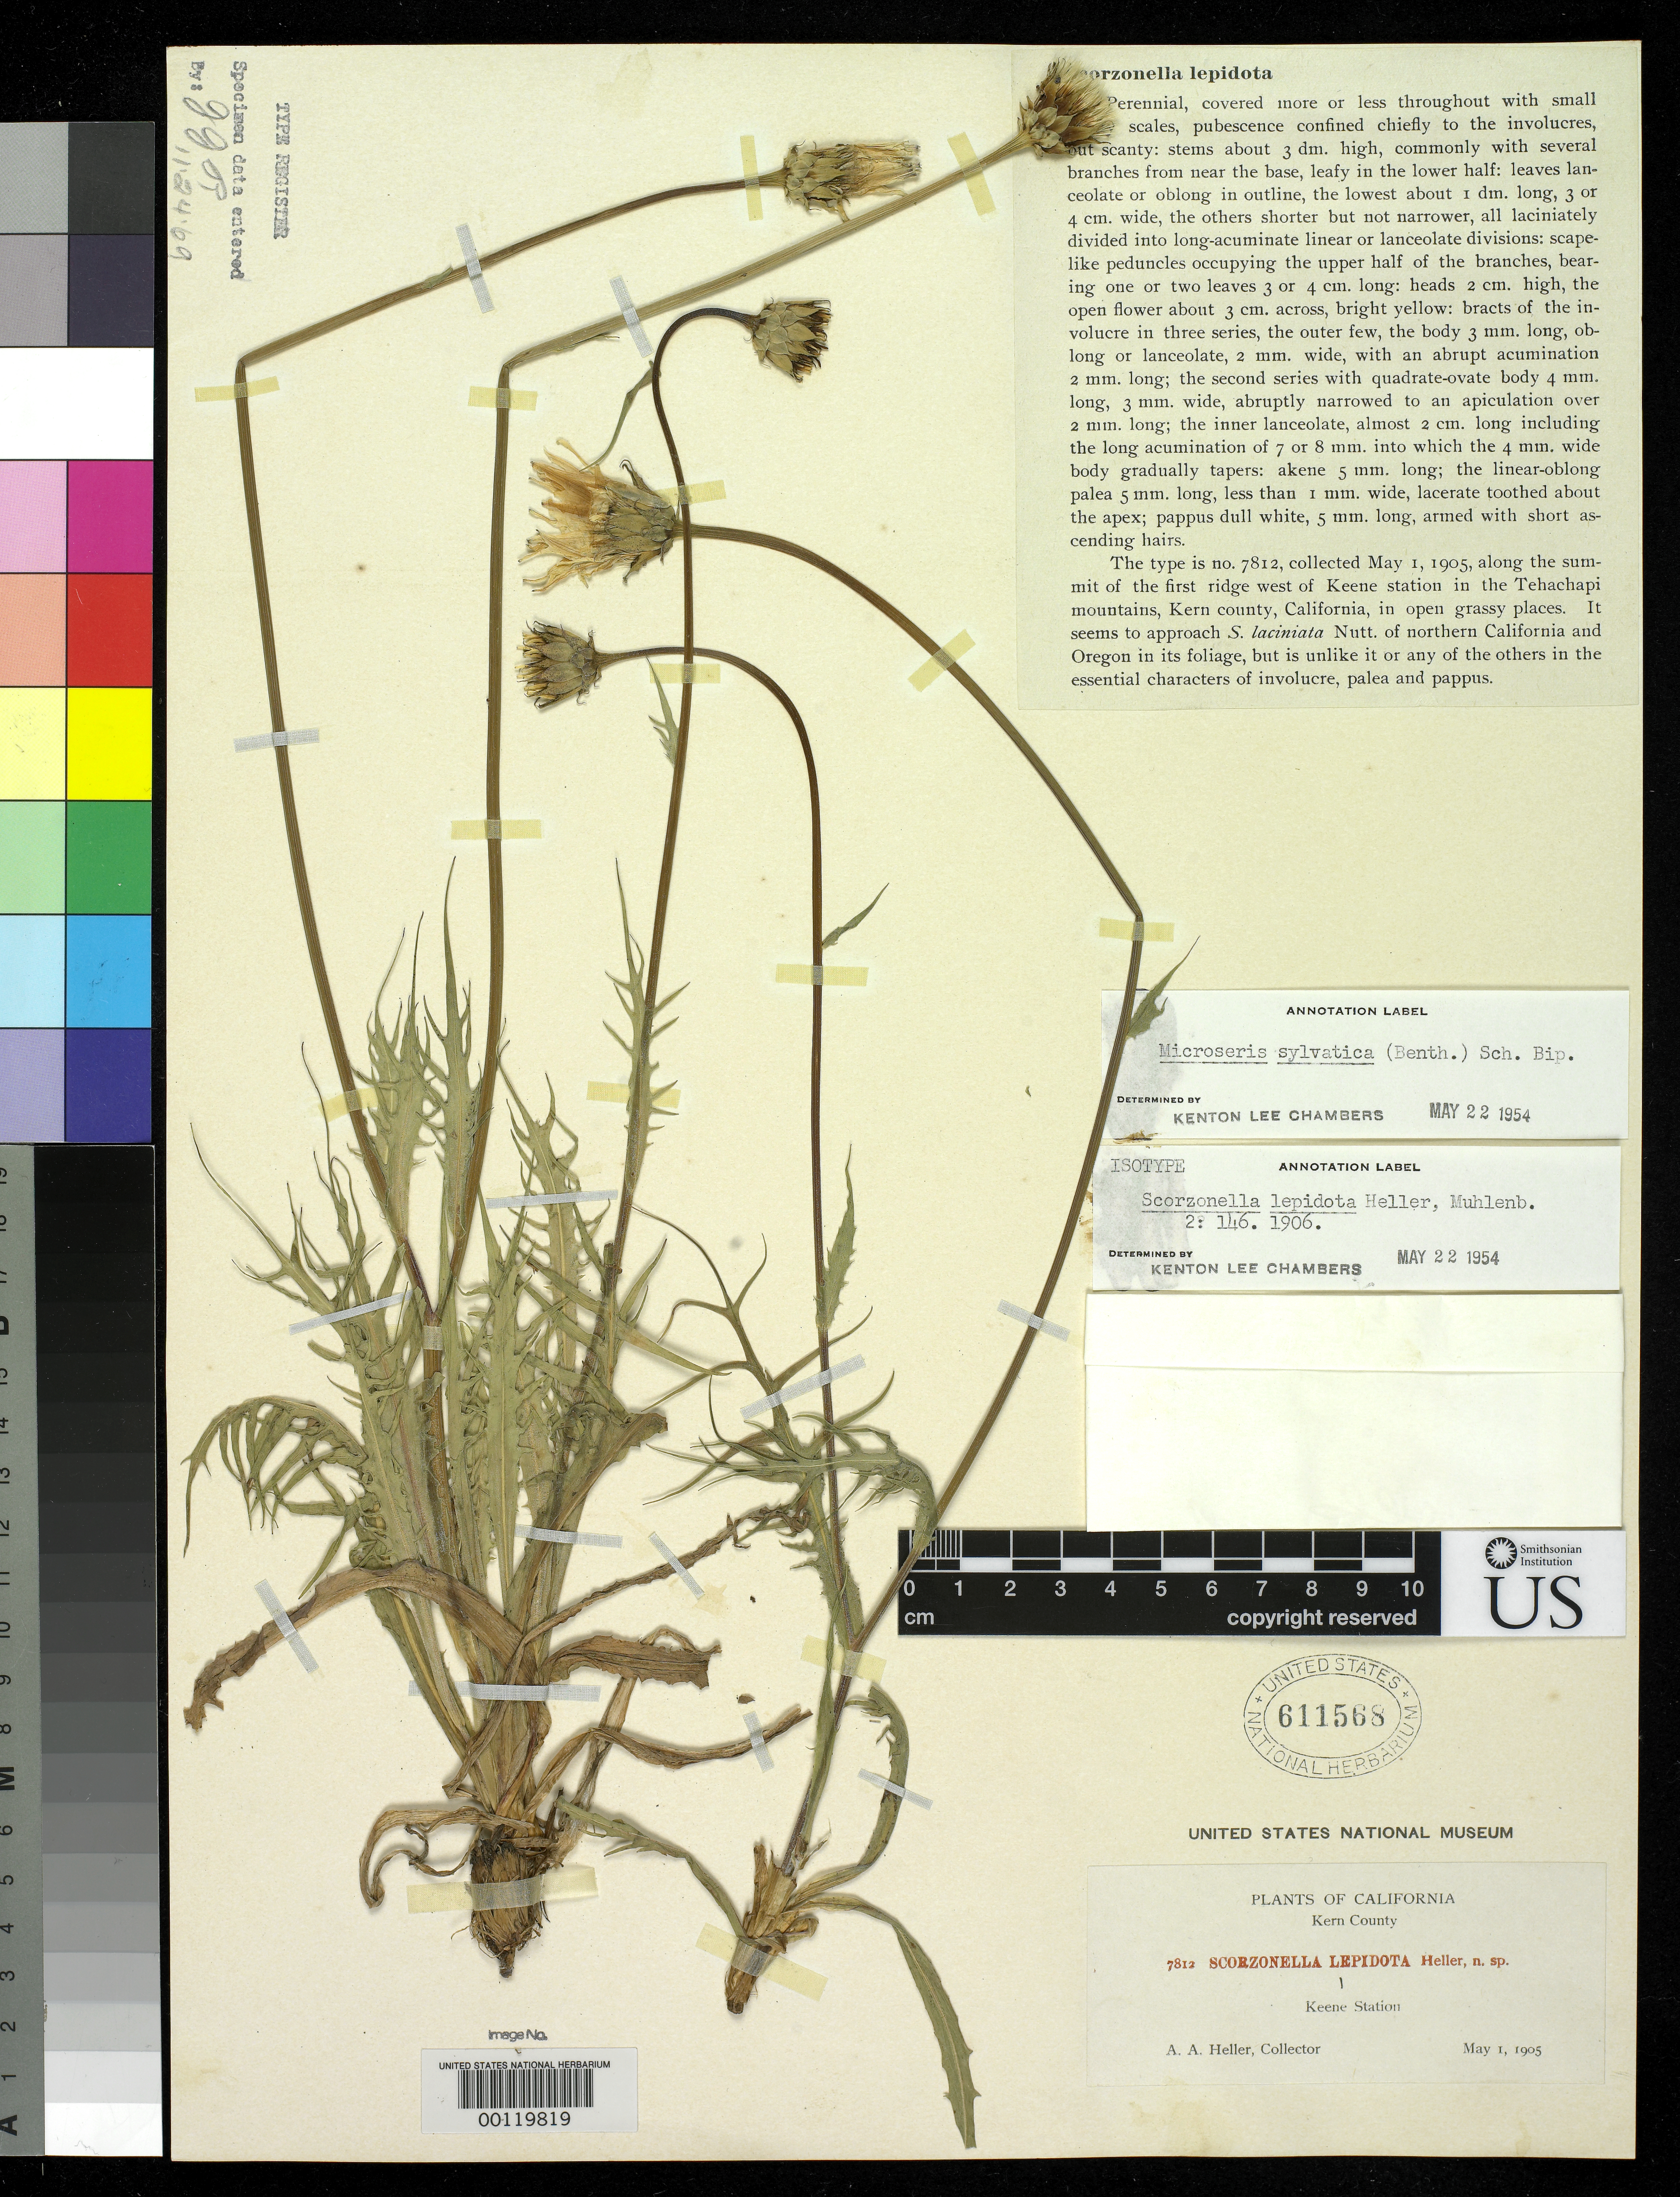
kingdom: Plantae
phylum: Tracheophyta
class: Magnoliopsida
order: Asterales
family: Asteraceae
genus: Scorzonella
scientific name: Scorzonella lepidota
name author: A. Heller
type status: Isotype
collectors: A. A. Heller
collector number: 7812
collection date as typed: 01 May 1905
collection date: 1905-05-01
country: United States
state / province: California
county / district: Kern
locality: West of Keene Station, Techachapi Mts.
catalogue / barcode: US 611568